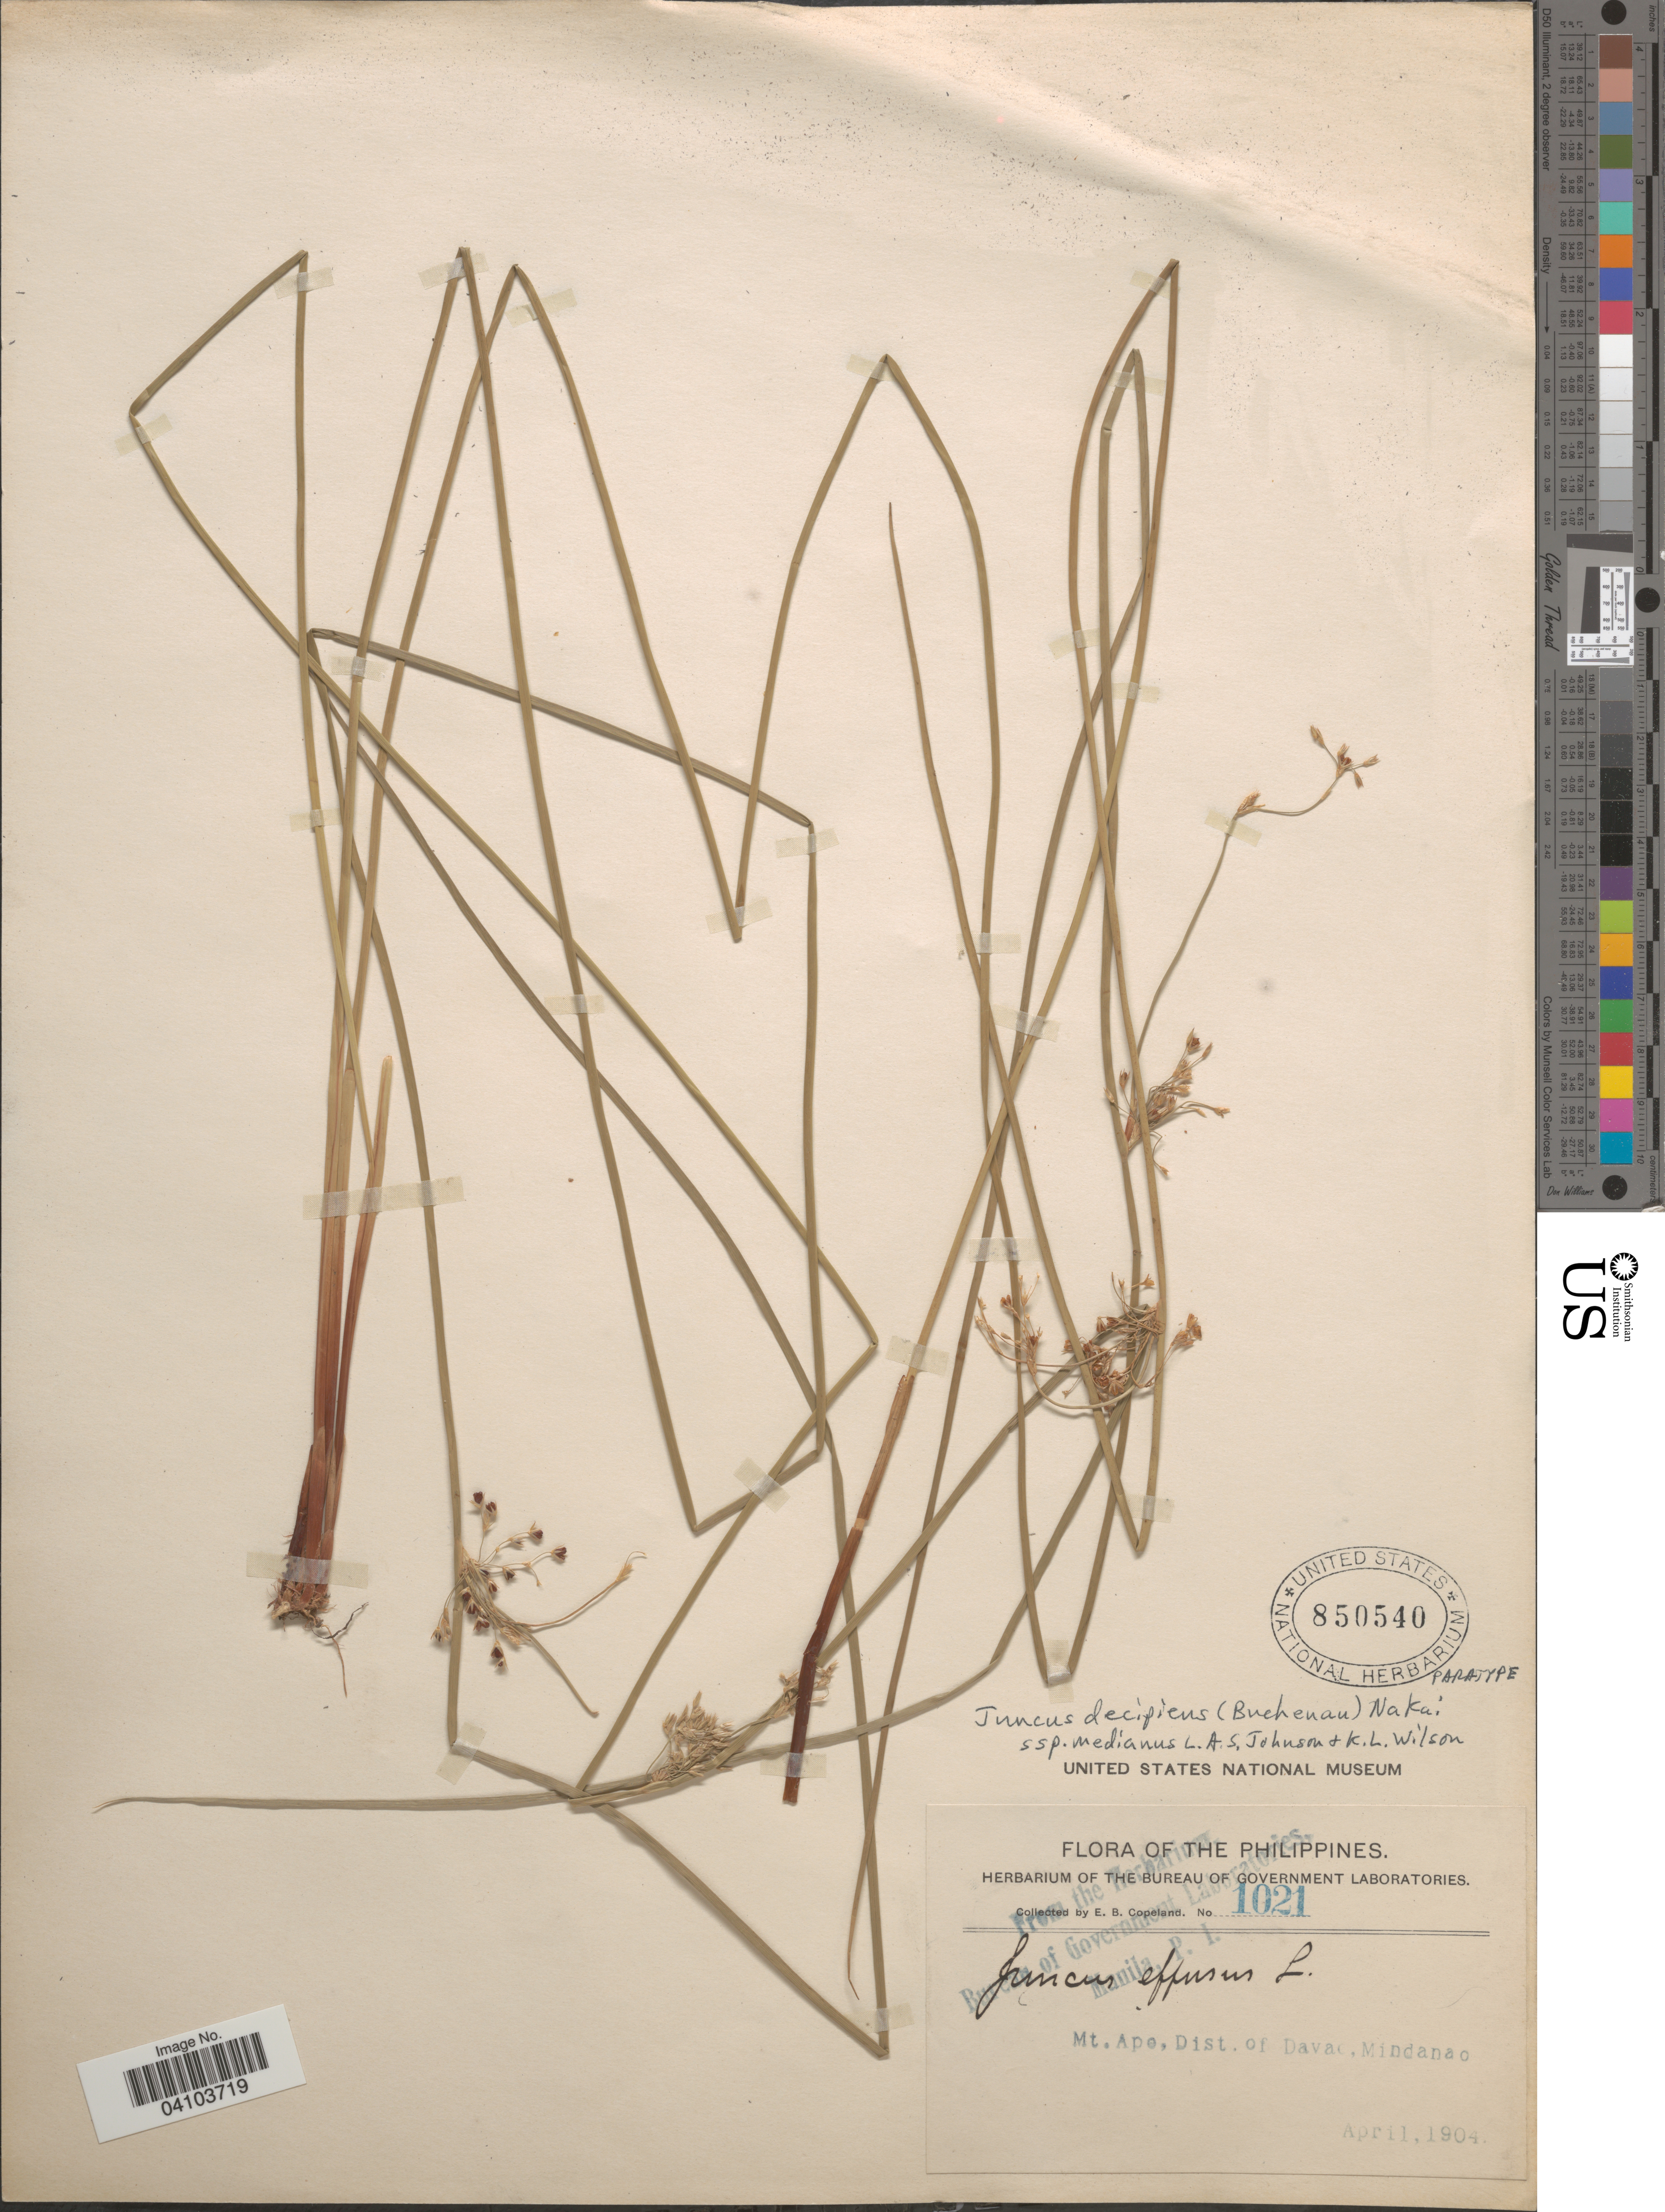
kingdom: Plantae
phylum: Tracheophyta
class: Liliopsida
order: Poales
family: Juncaceae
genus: Juncus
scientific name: Juncus decipiens subsp. medianus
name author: (Ridl.) L.A.S. Johnson & K.L. Wilson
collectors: E. B. Copeland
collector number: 1021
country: Philippines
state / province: Davao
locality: Mt.Apo,Dist. of Davao, Mindanao.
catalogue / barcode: US 850540